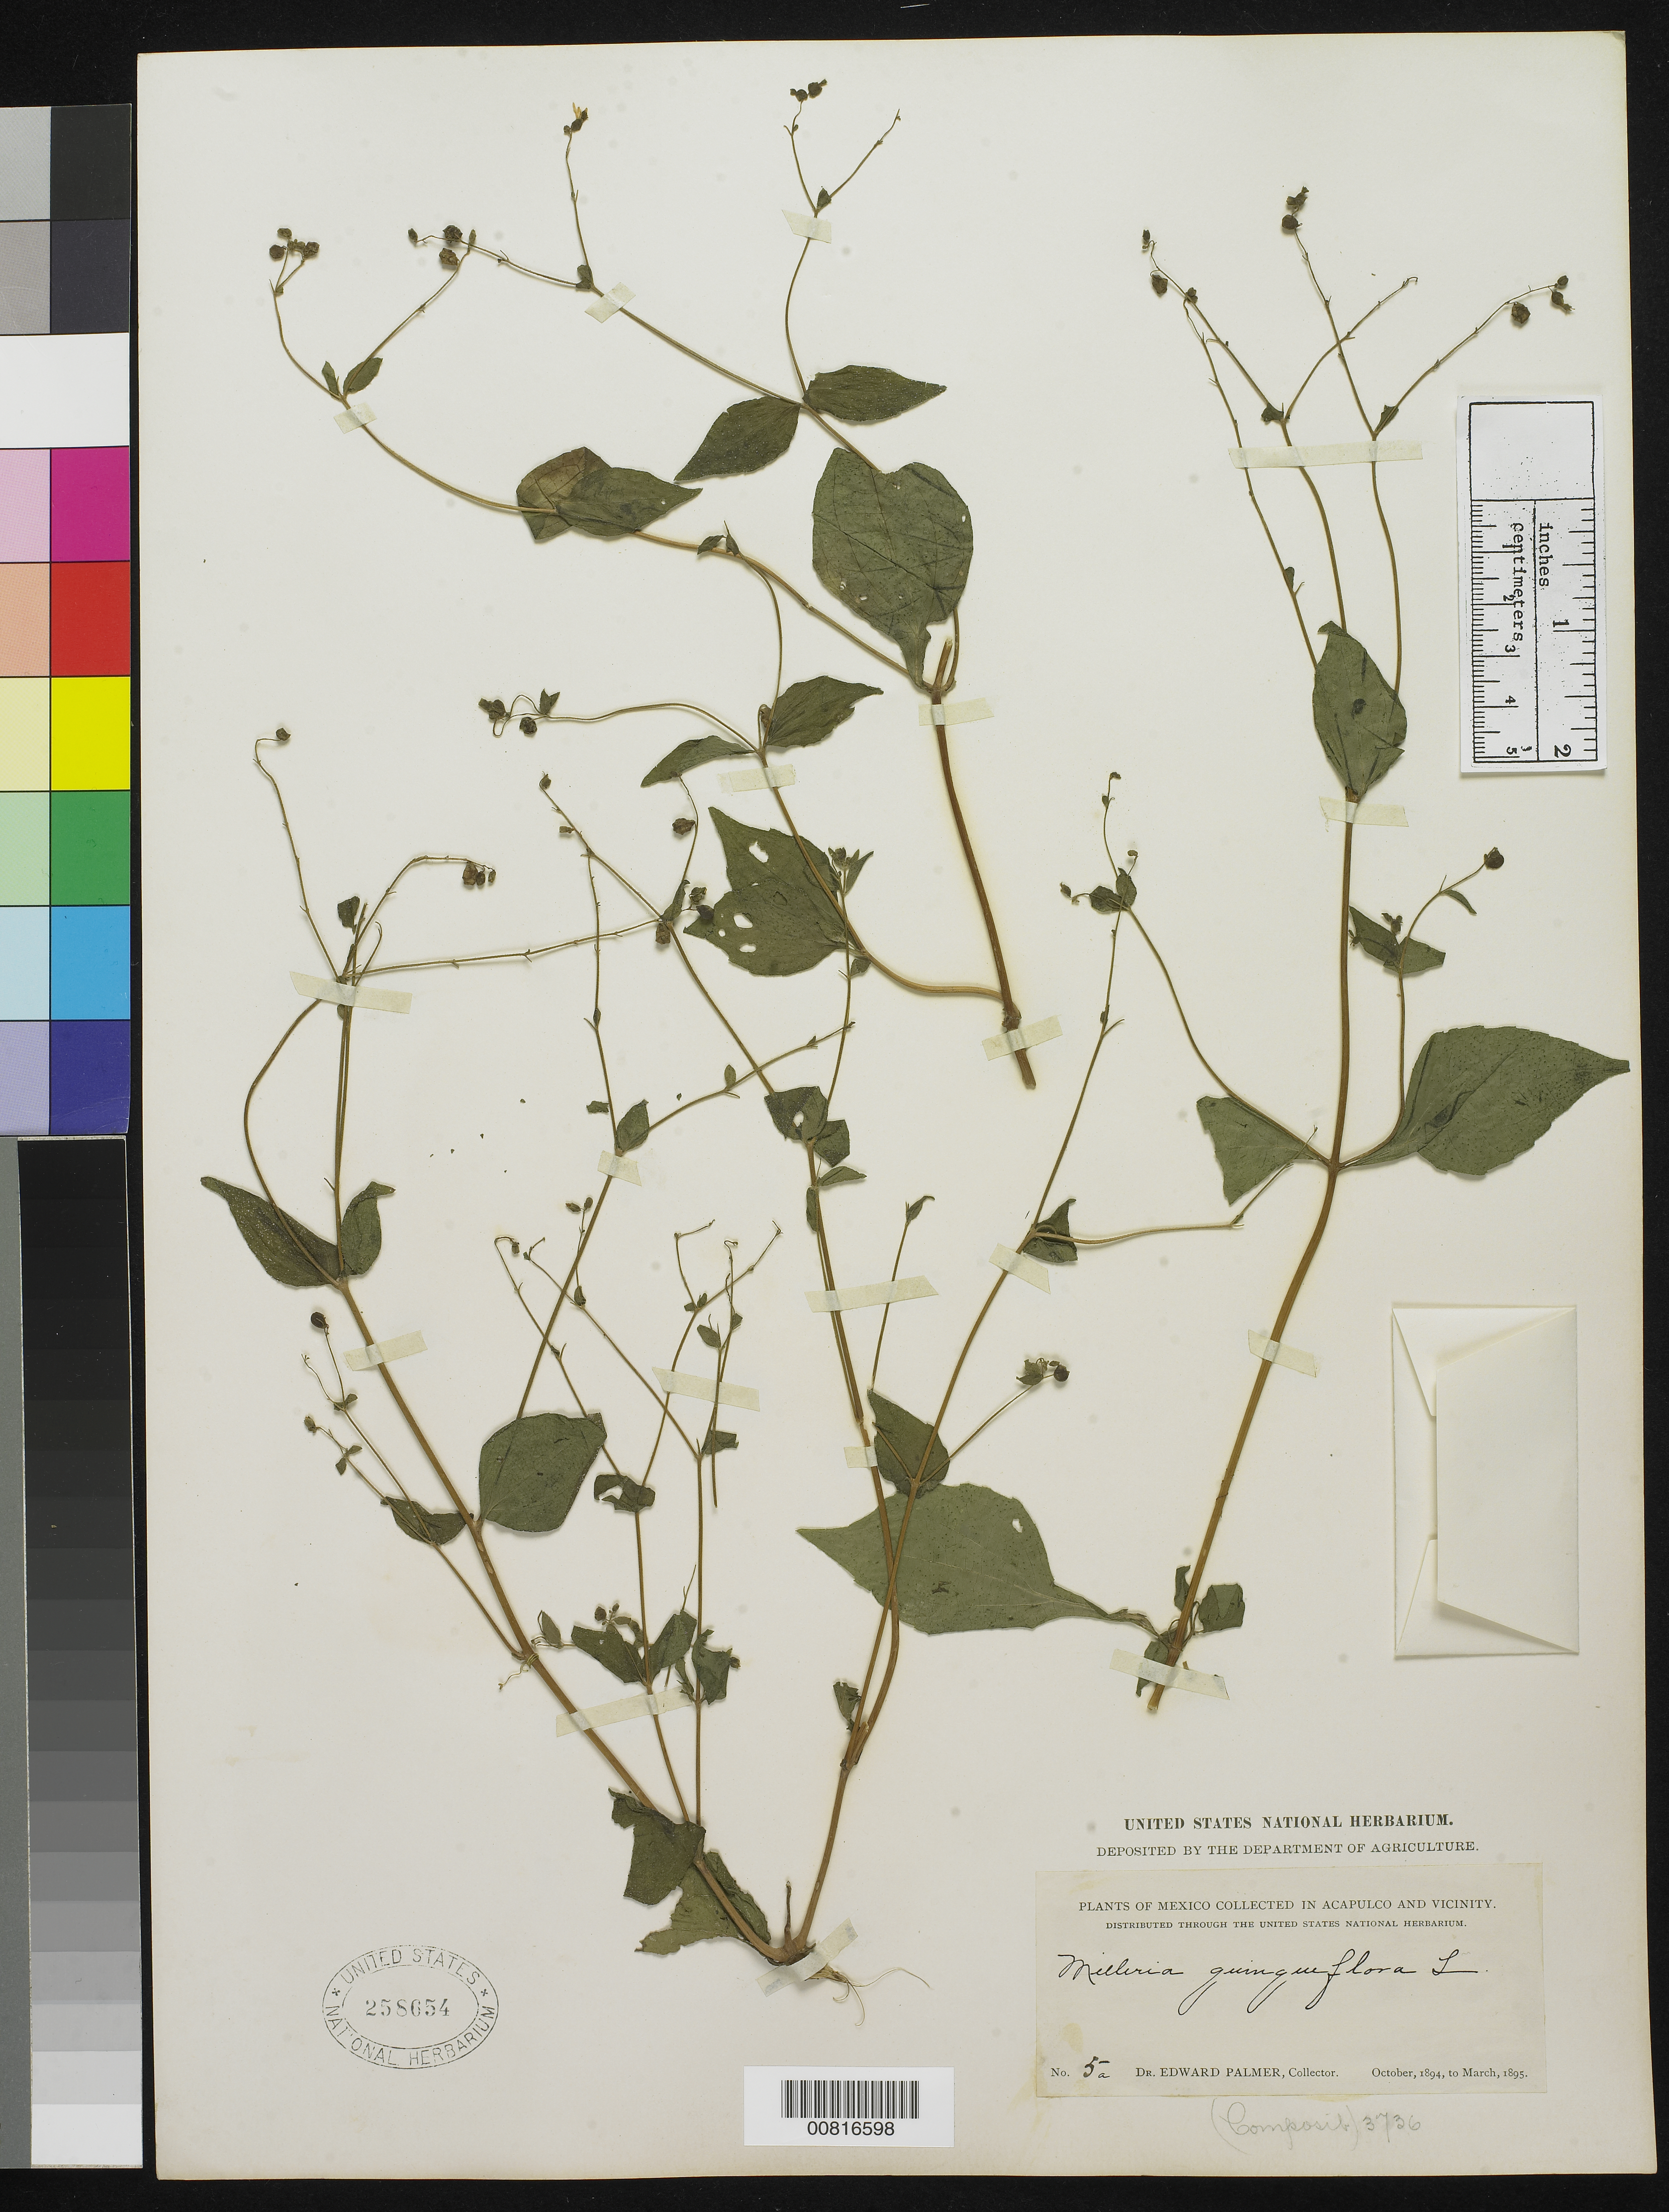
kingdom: Plantae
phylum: Tracheophyta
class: Magnoliopsida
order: Asterales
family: Asteraceae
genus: Milleria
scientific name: Milleria quinqueflora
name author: L.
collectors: E. Palmer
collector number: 5a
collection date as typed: Oct 1894 to -- Mar 1895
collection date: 1894-10/1895-03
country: Mexico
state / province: Guerrero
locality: Acapulco, Guerrero and vicinity.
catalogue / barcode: US 258654